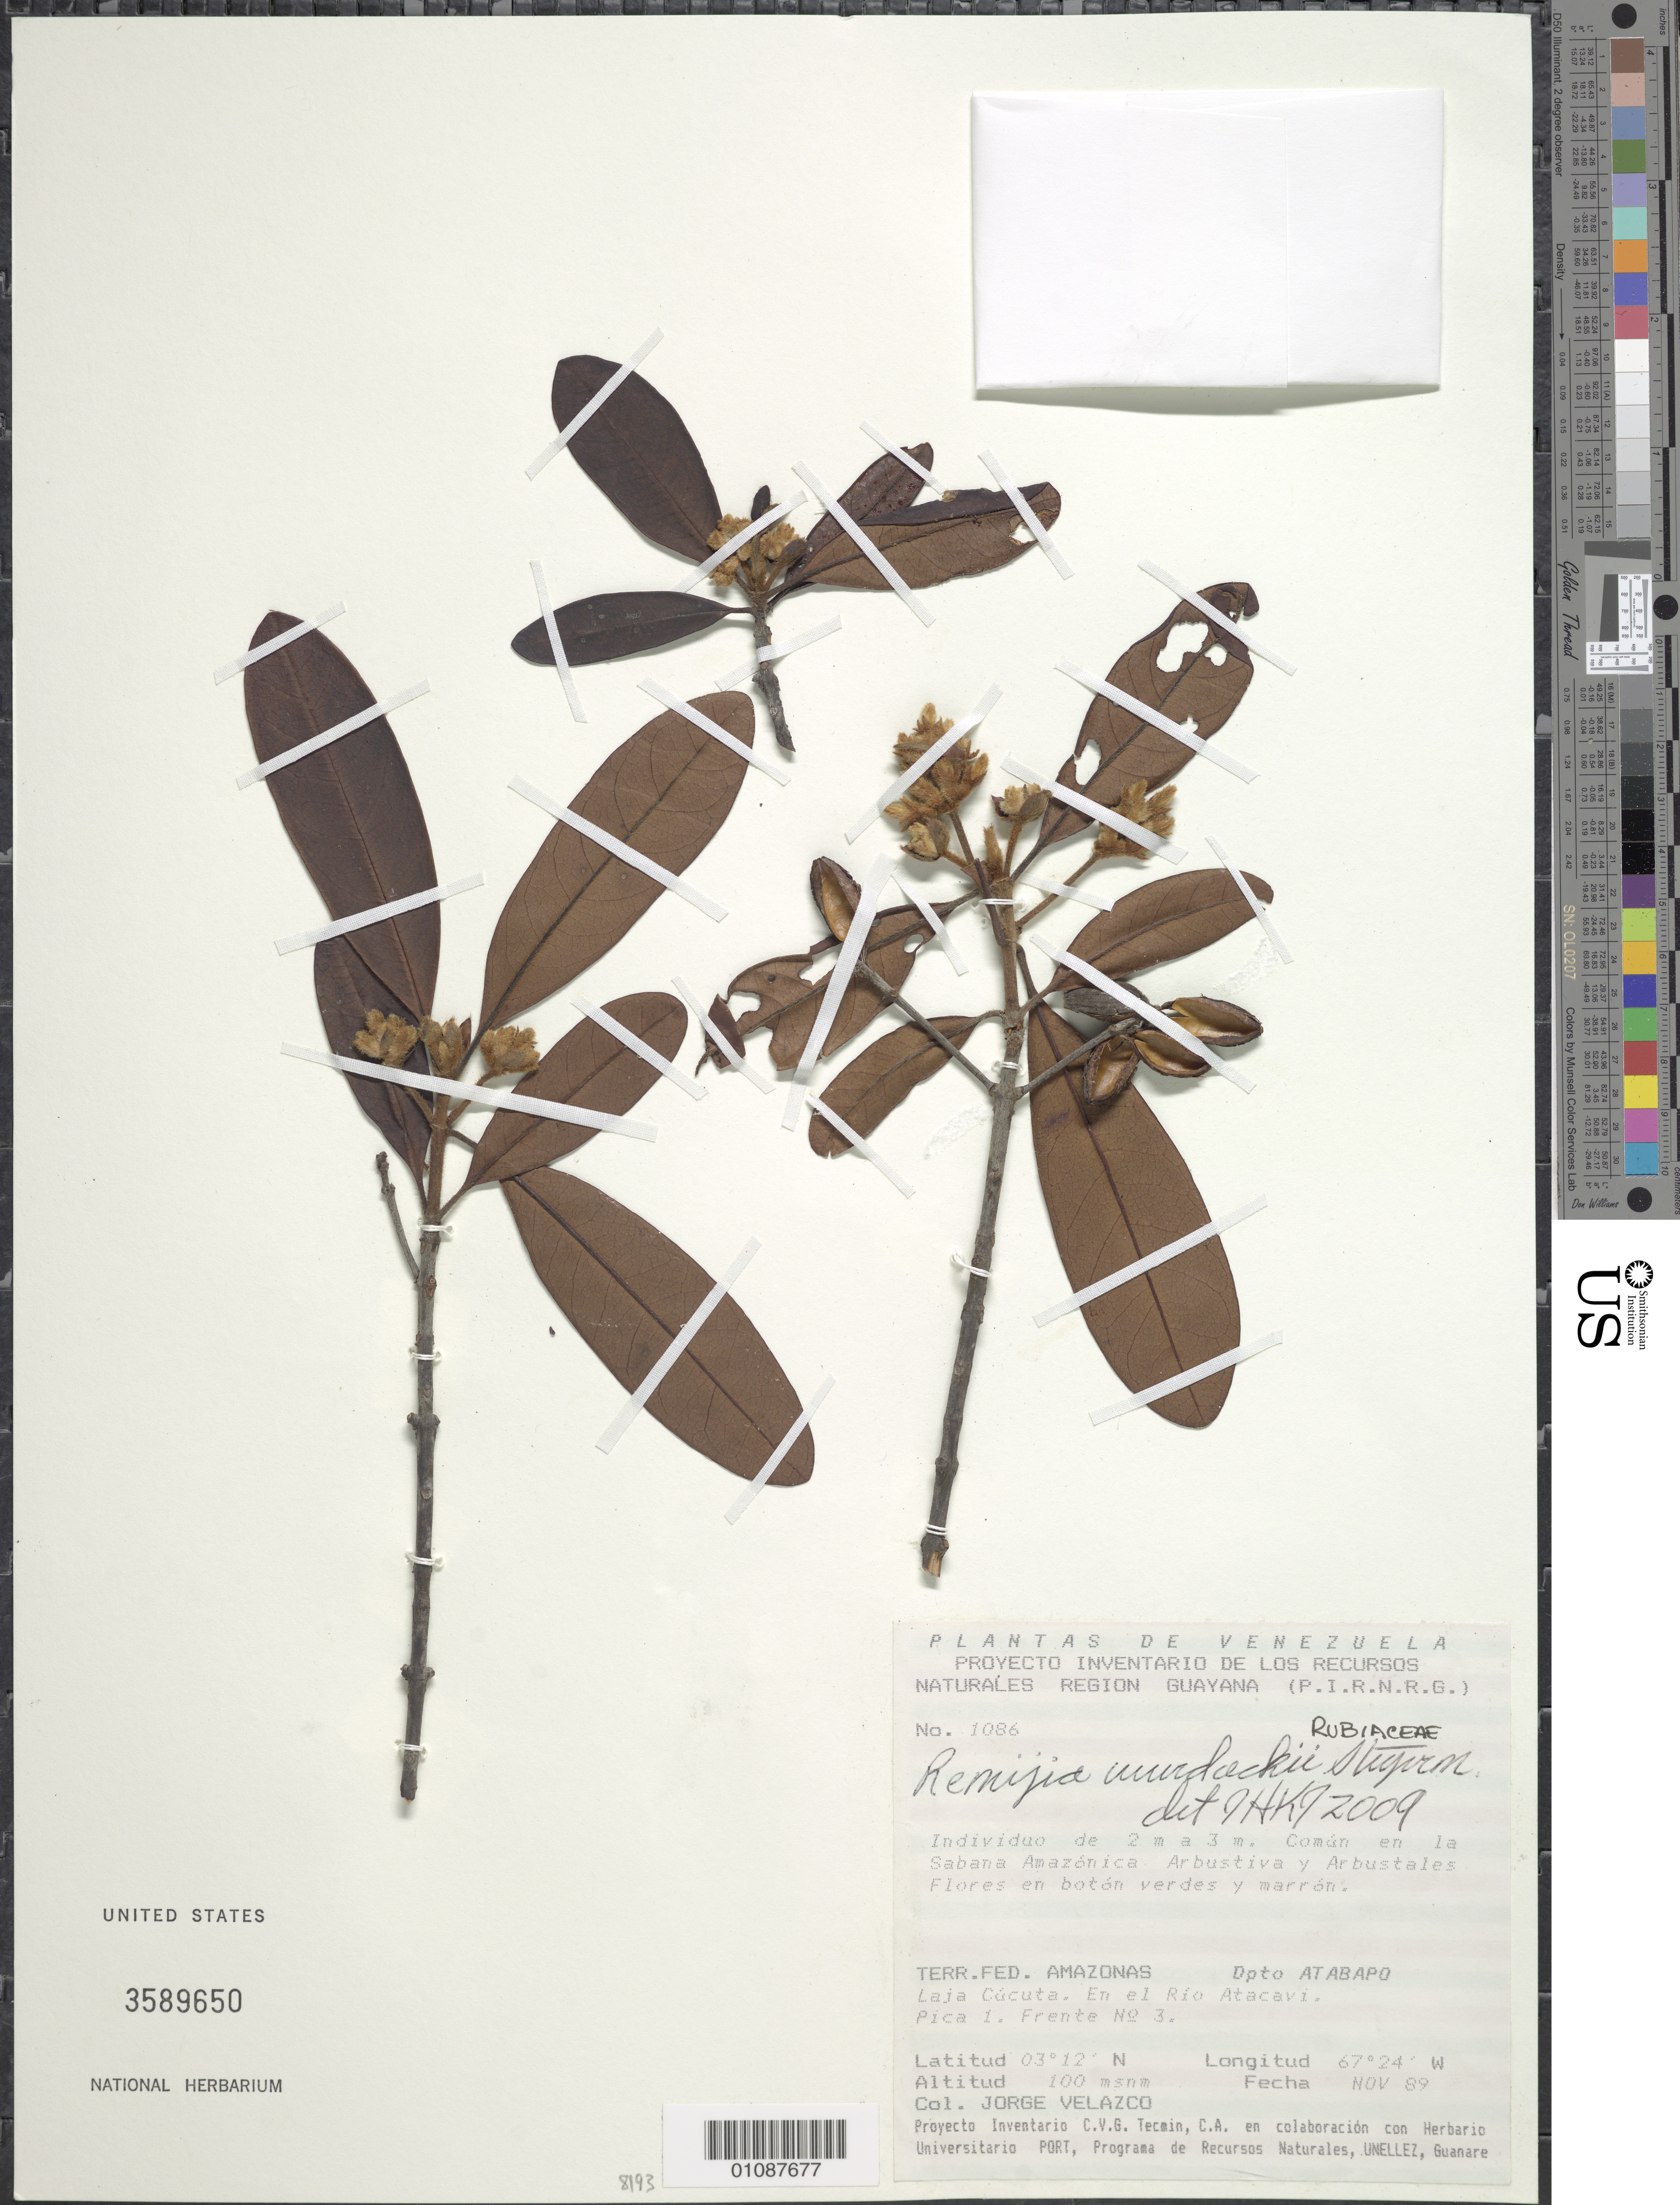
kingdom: Plantae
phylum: Tracheophyta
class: Magnoliopsida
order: Gentianales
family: Rubiaceae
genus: Remijia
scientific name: Remijia wurdackii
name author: Steyerm.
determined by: Kirkbride, J. H.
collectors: J. Velazco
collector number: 1086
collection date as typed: Nov-89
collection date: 1989-11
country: Venezuela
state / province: Amazonas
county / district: Atabapo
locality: Laja Cúcuta. En el Rio Atacavi. Pica 1. Frente No. 3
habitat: Sabana Amazonica arbustiva y arbustales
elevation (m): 100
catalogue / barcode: US 3589650